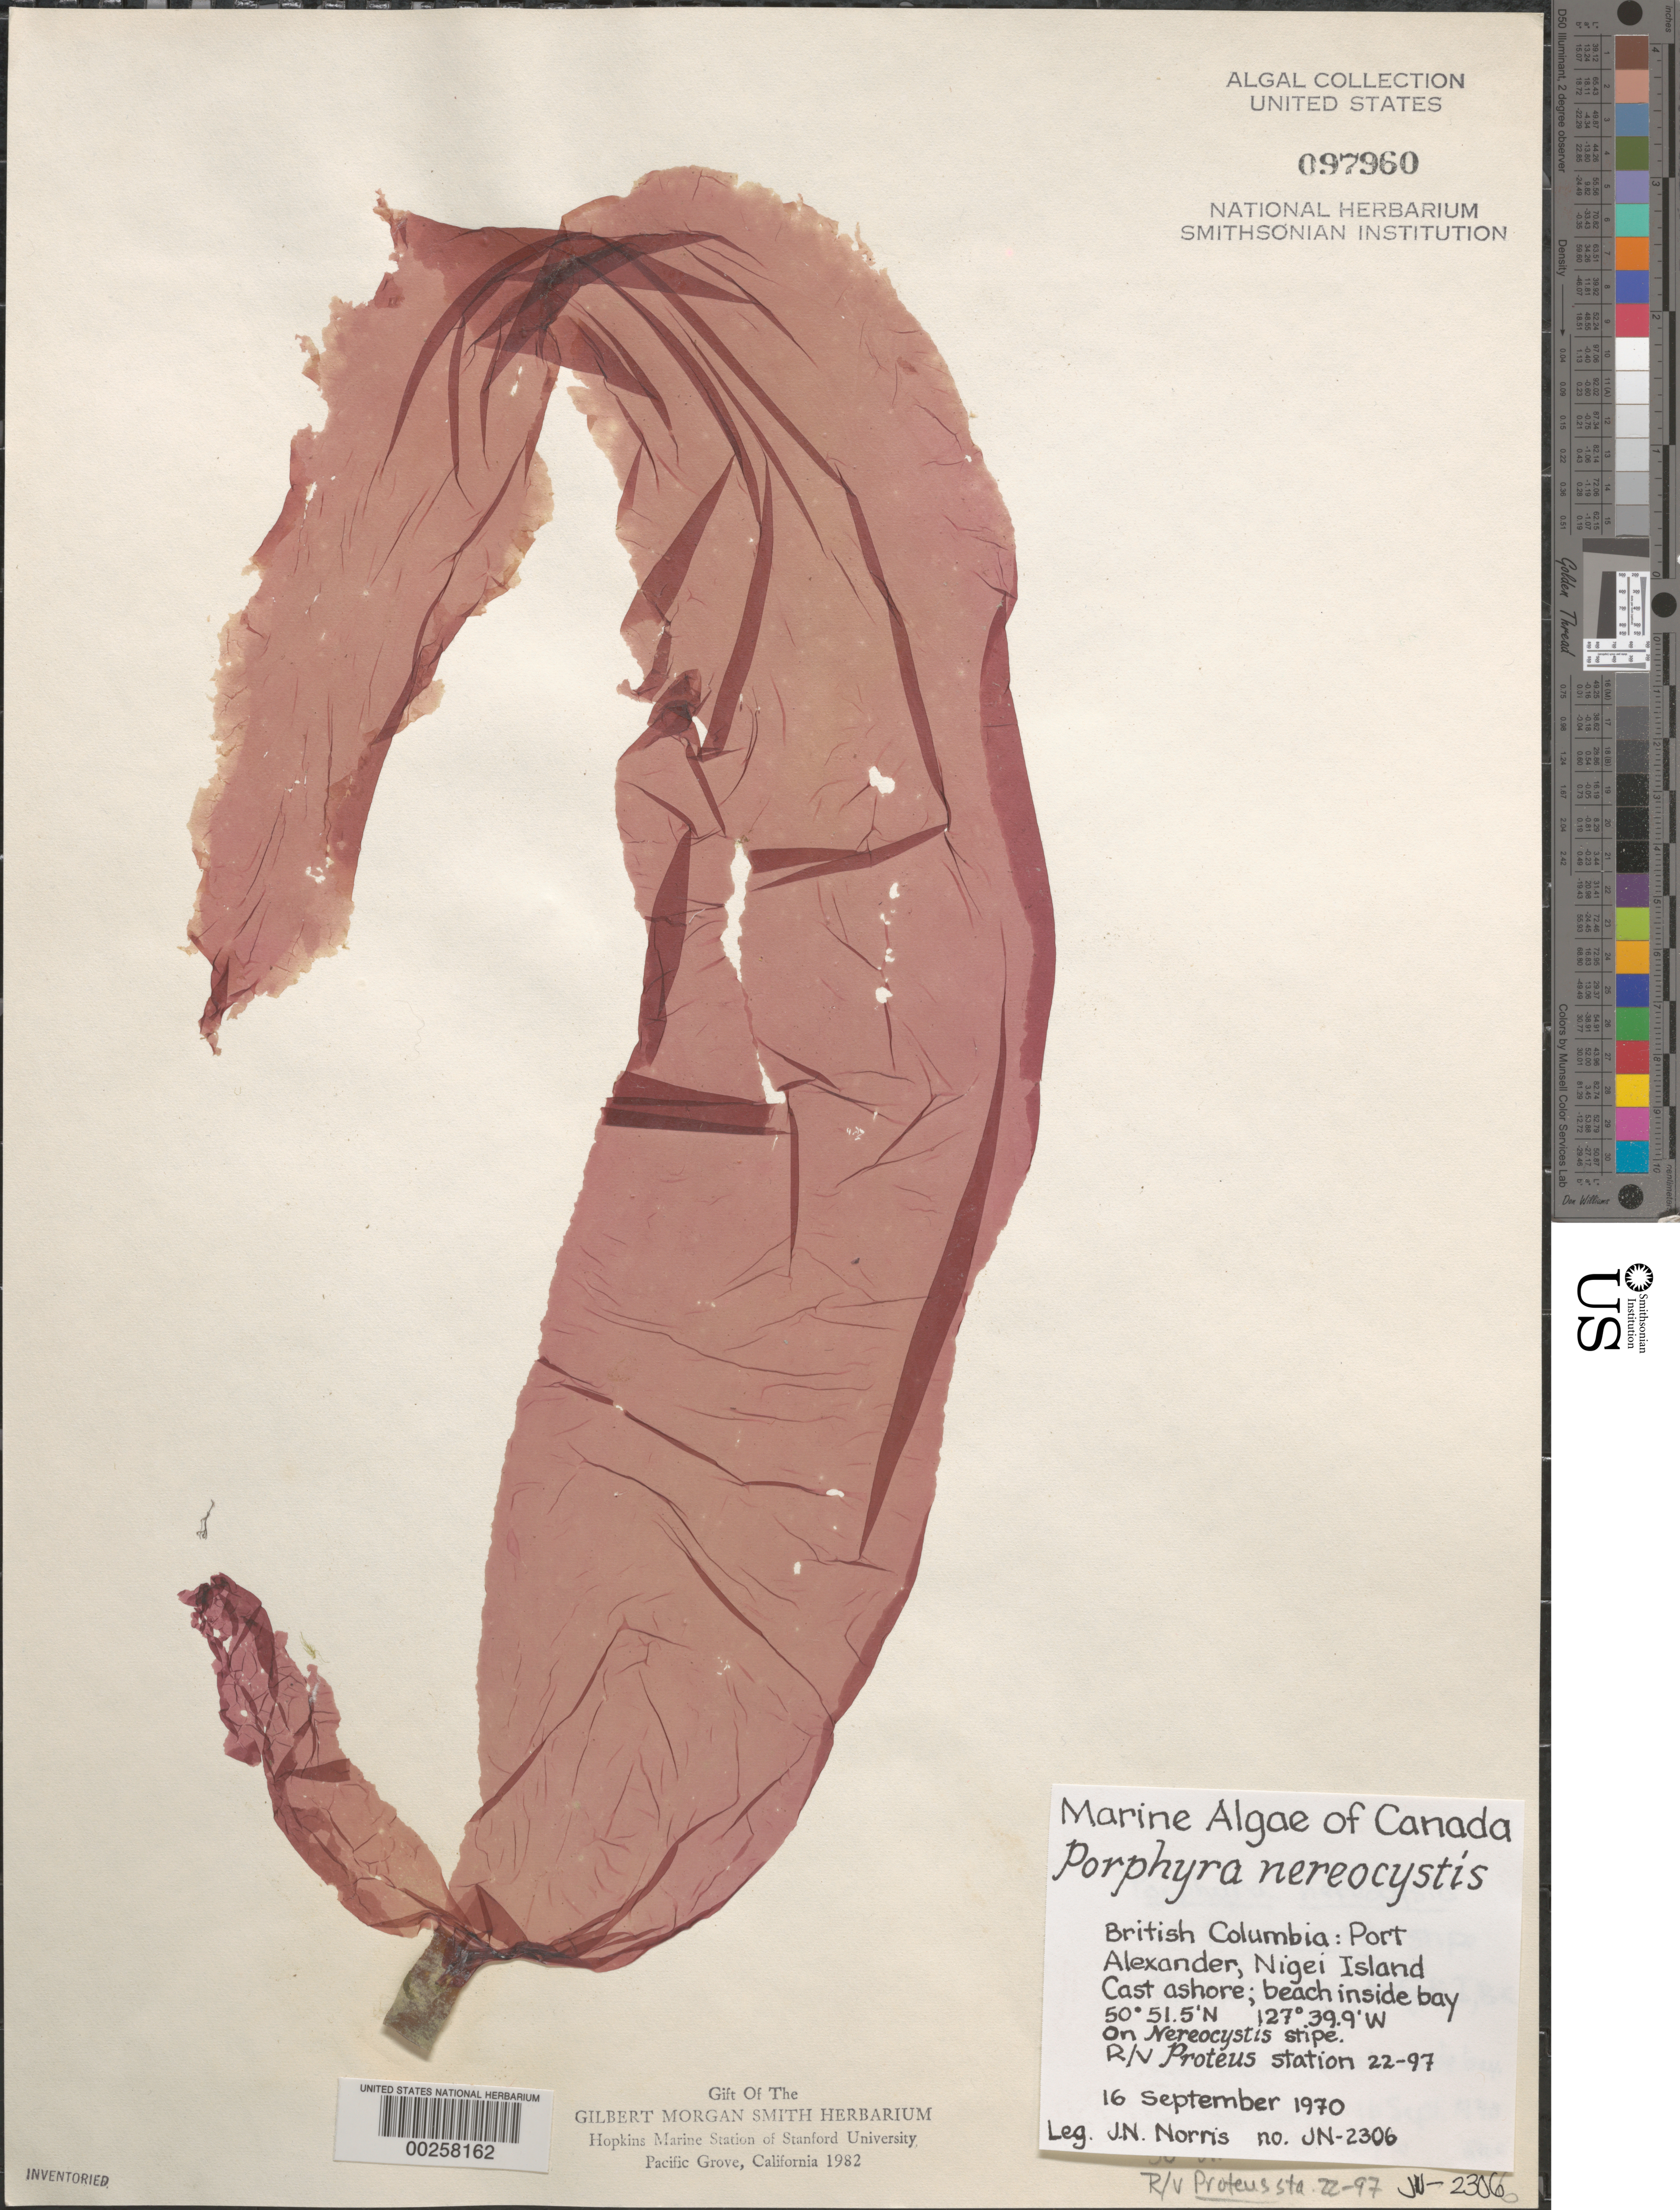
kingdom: Plantae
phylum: Rhodophyta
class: Bangiophyceae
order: Bangiales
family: Bangiaceae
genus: Pyropia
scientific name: Pyropia nereocystis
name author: (C.L. Anderson) S.C. Lindstrom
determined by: Algae name updating Project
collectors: J. N. Norris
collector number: JN-2306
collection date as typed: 16 Sep 1970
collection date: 1970-09-16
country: Canada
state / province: British Columbia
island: Nigei Island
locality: Port Alexander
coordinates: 50 51.5' N, 127 39 9' W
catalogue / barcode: US 97960